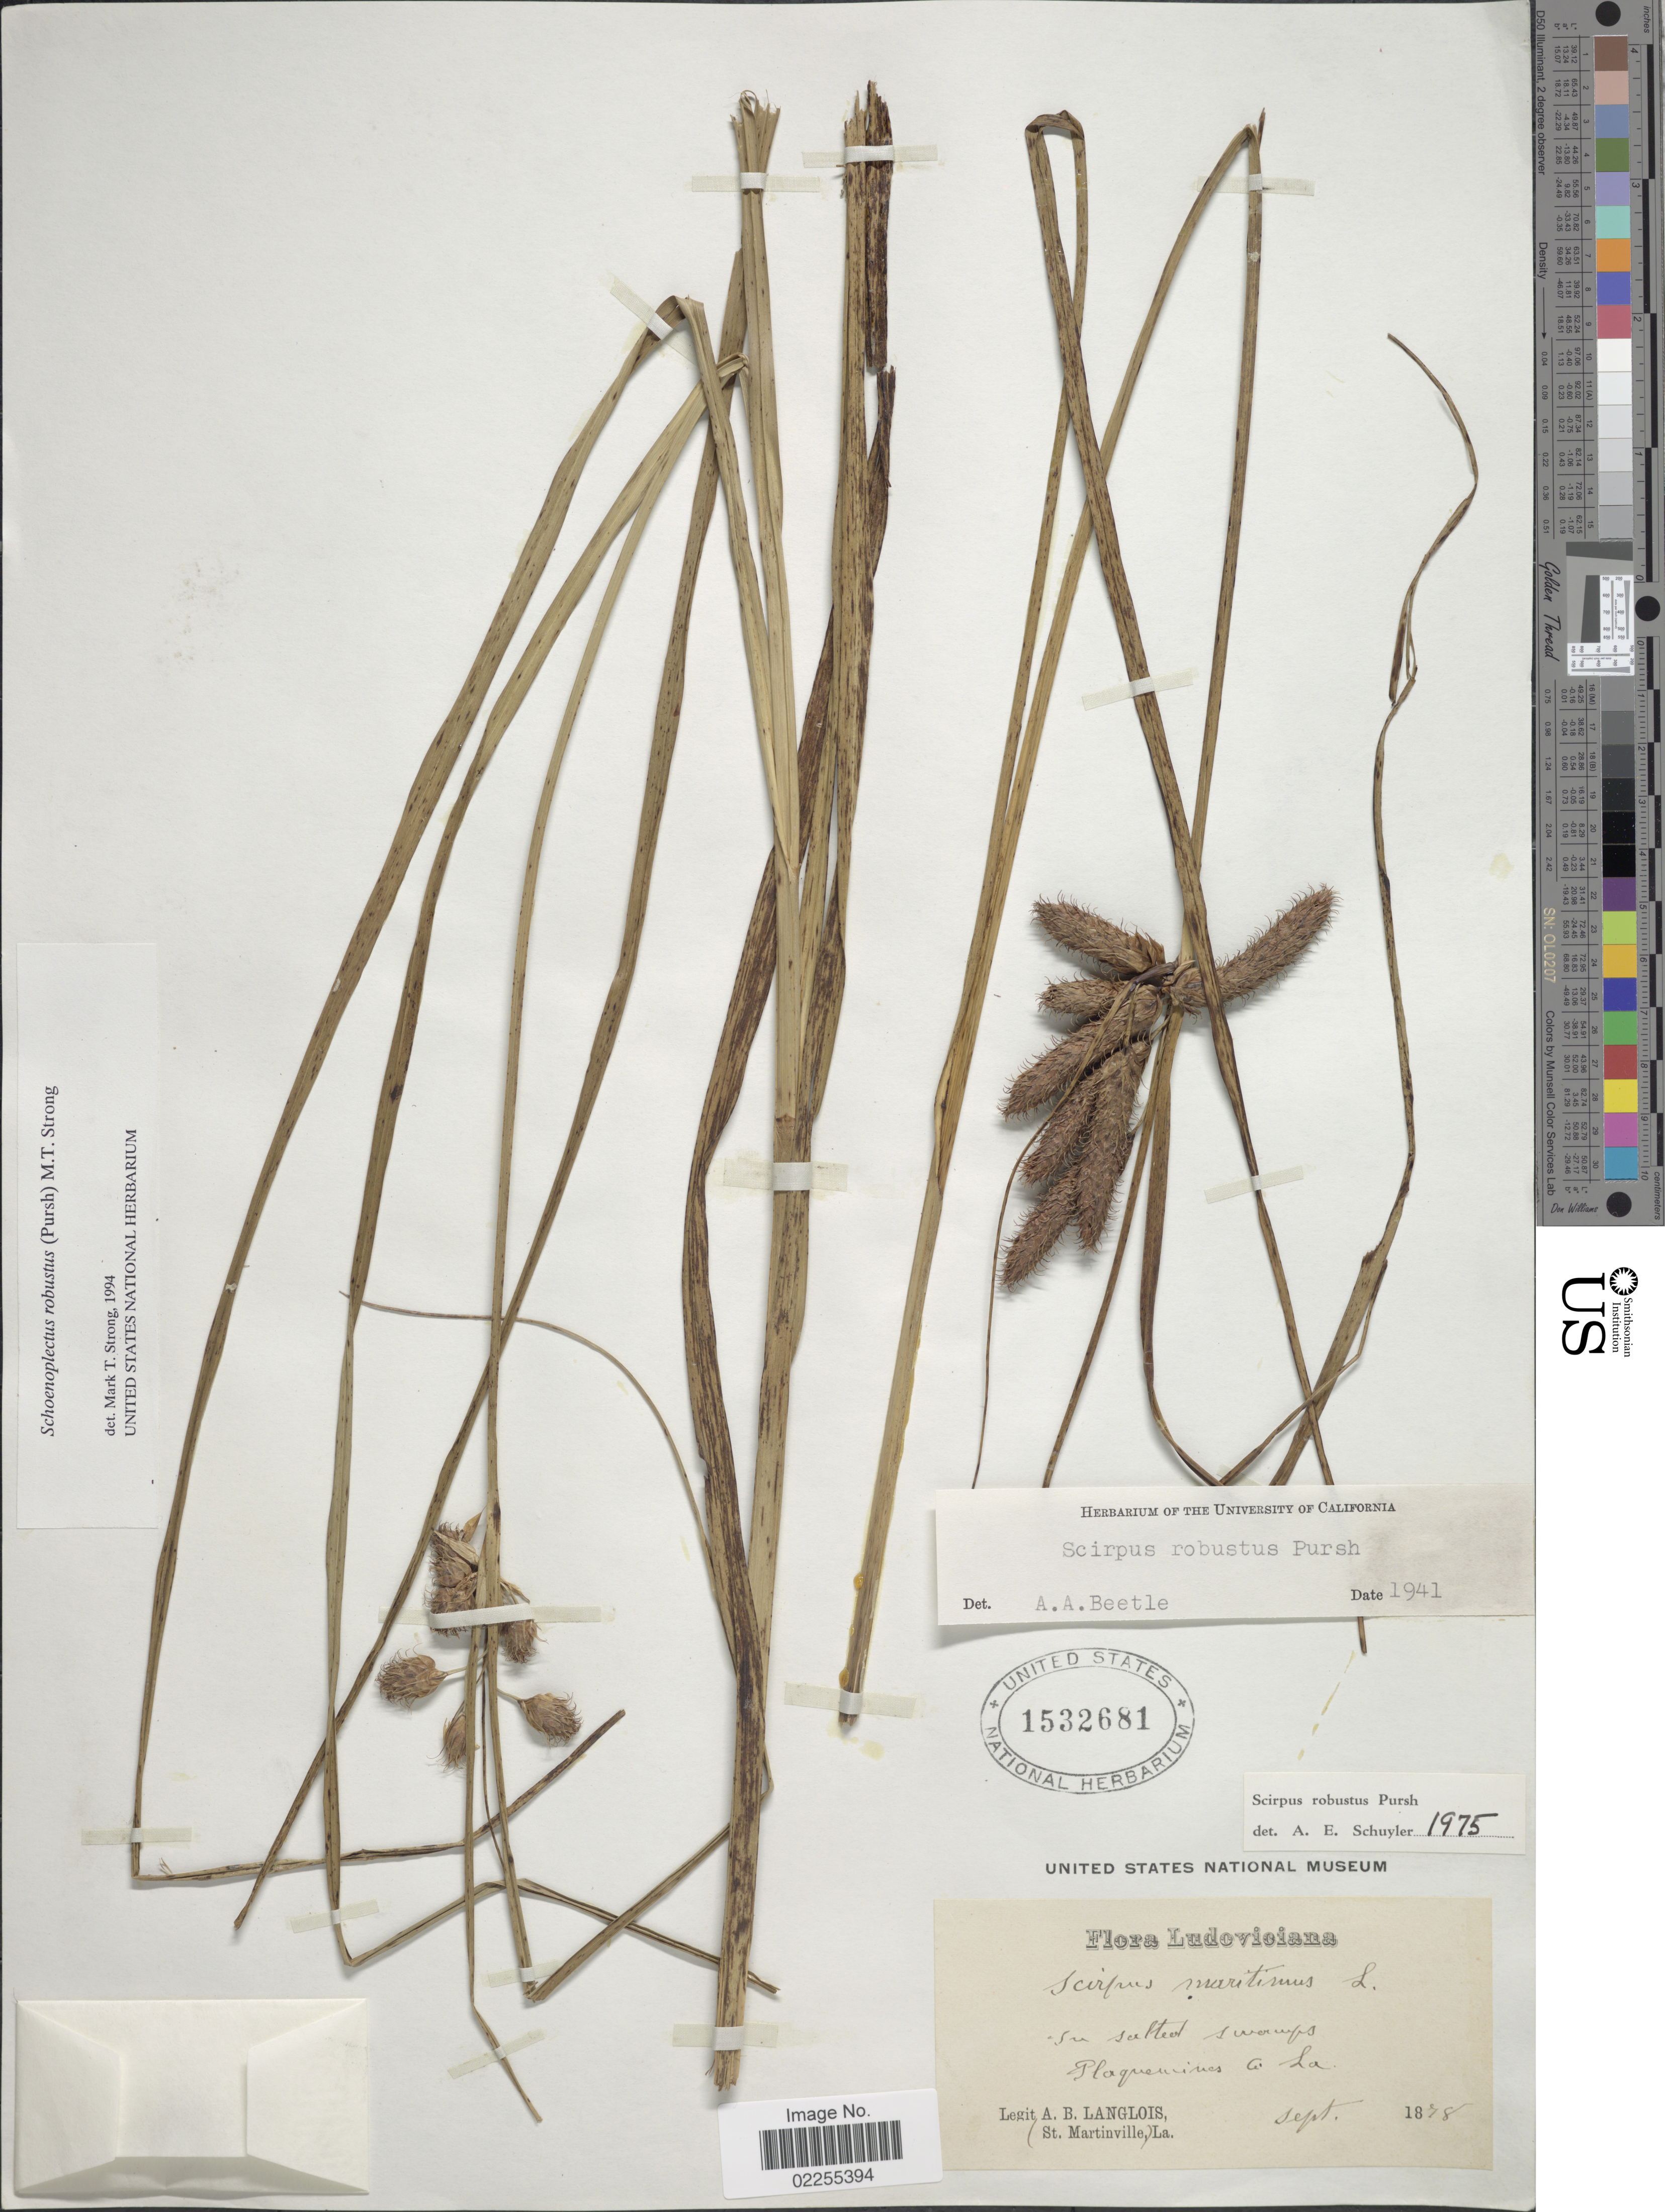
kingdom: Plantae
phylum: Tracheophyta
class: Liliopsida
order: Poales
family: Cyperaceae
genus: Bolboschoenus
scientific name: Bolboschoenus robustus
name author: (Pursh) Soják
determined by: Strong, M. T., (US), Smithsonian Institution - National Museum of Natural History (UNITED STATES)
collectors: A. Langlois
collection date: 1878-09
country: United States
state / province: Louisiana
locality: Plaquemines Co.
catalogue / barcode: US 1532681